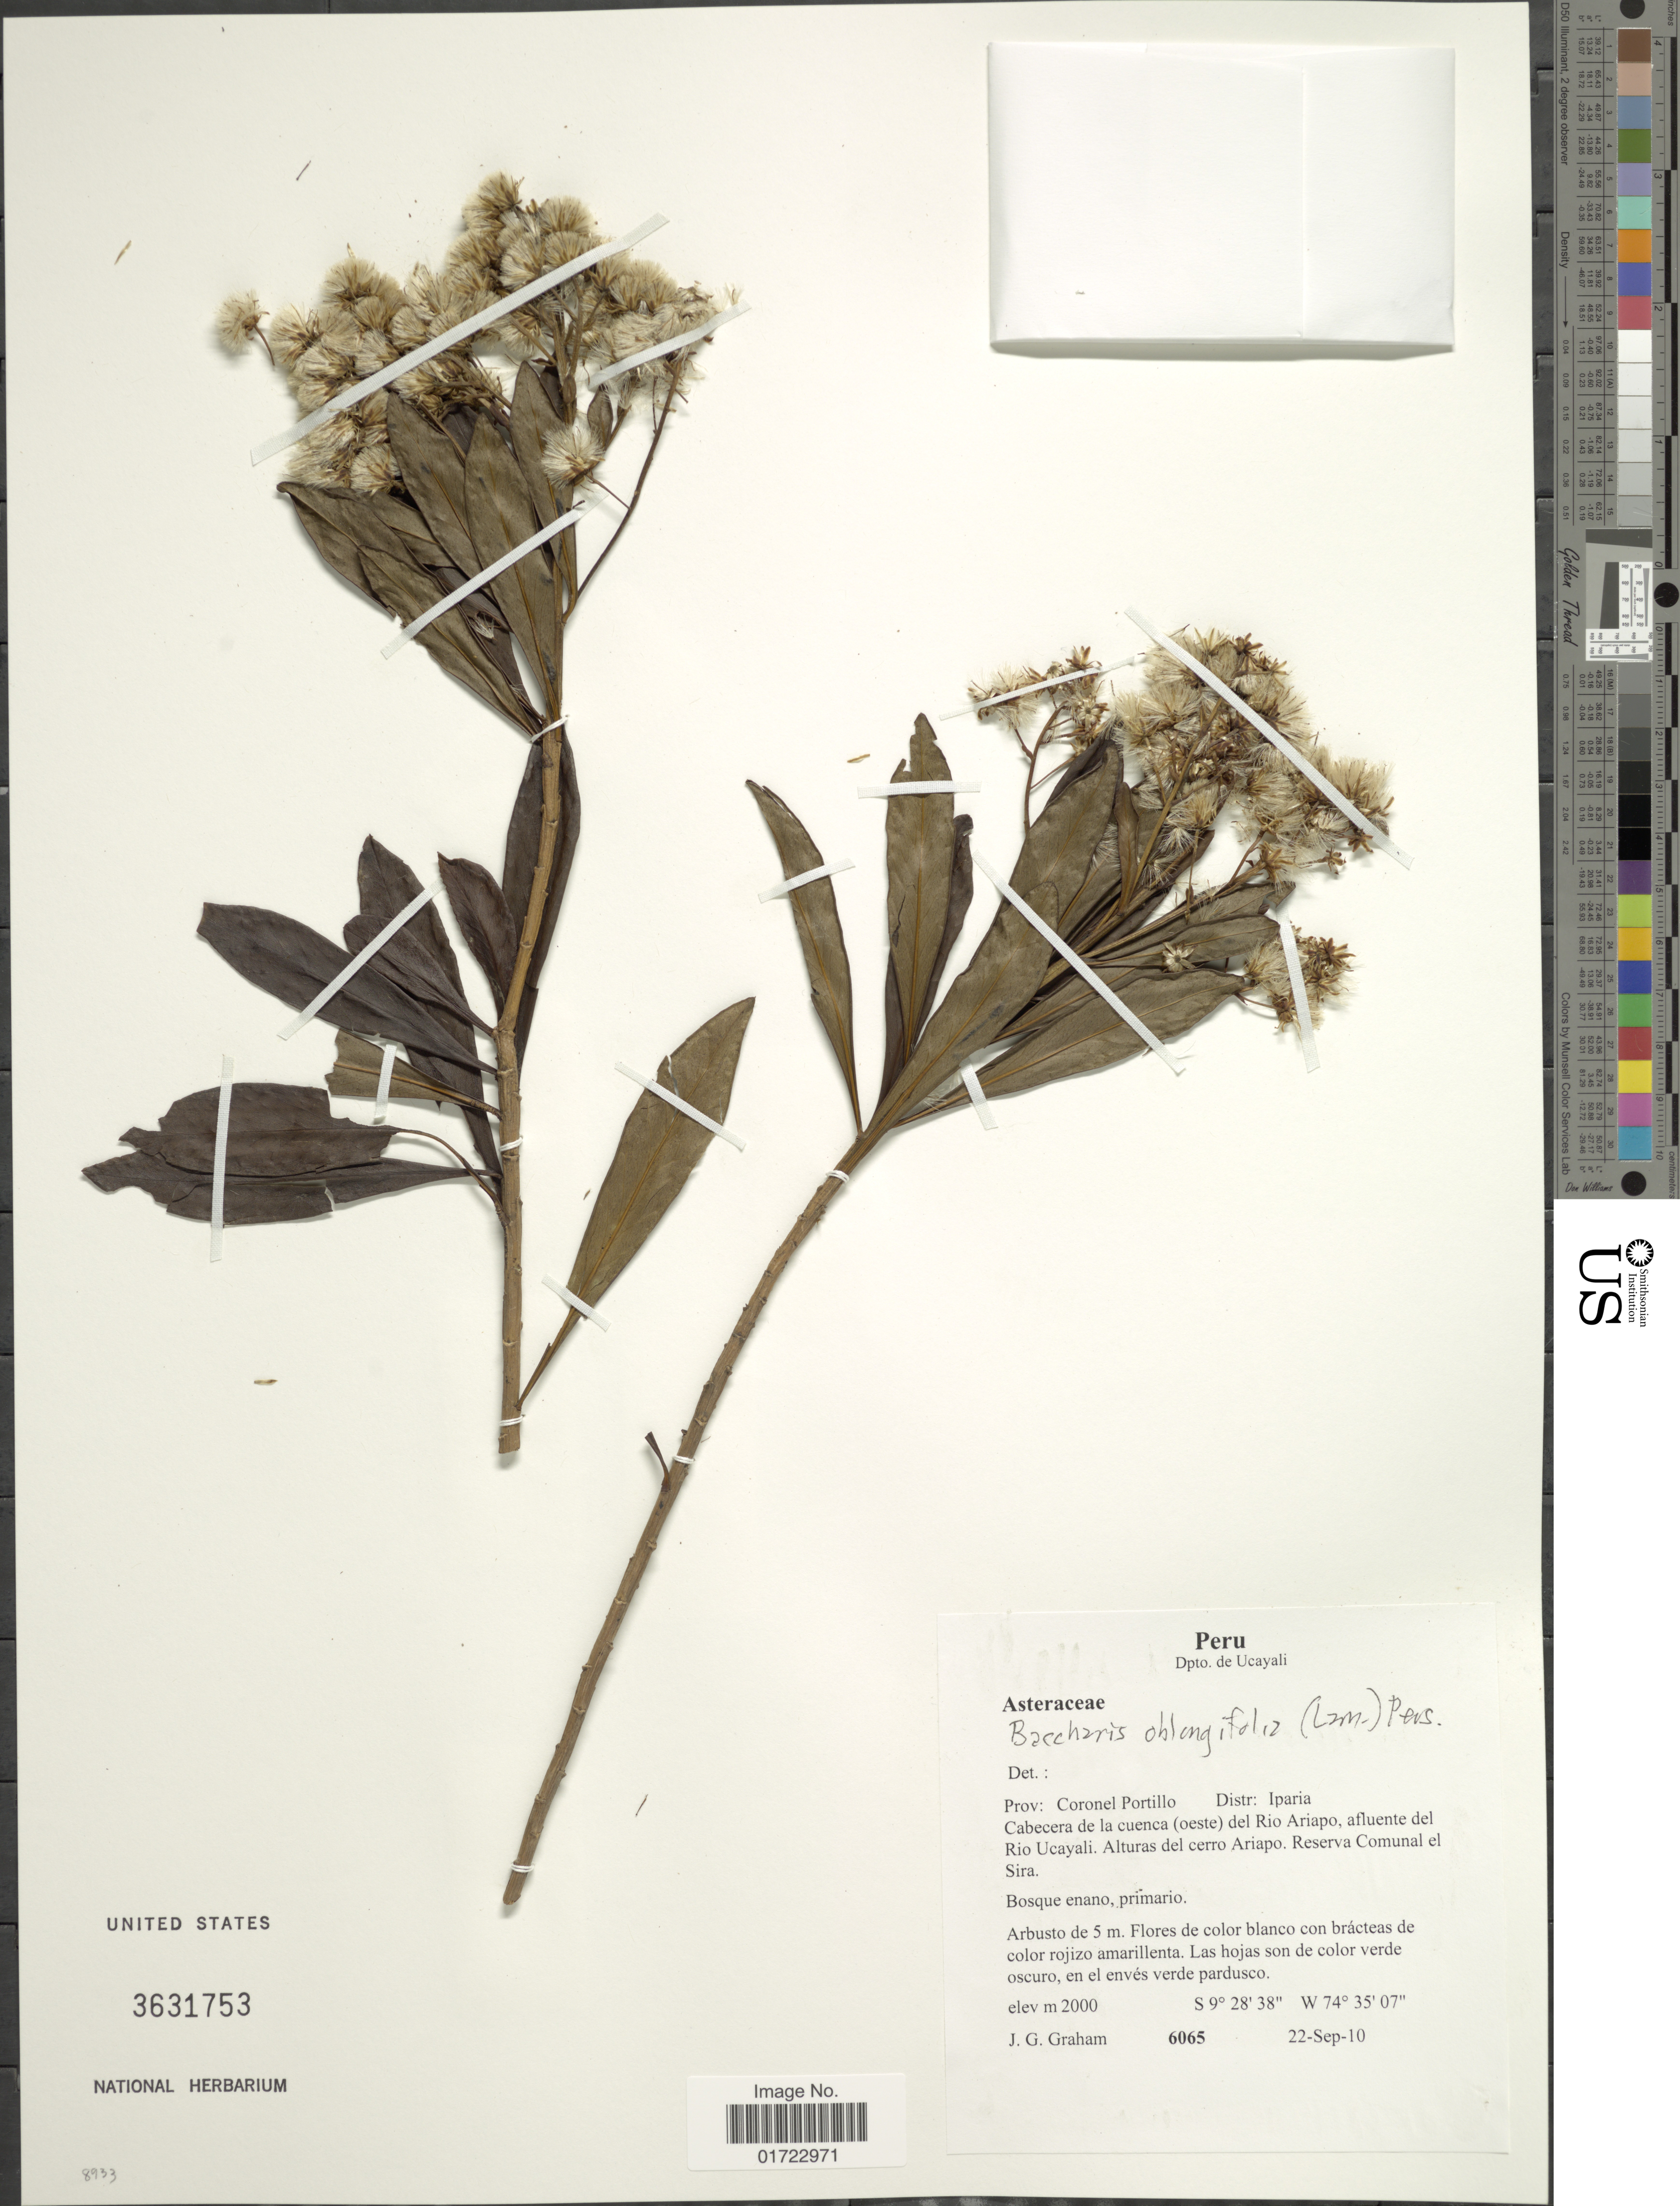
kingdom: Plantae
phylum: Tracheophyta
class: Magnoliopsida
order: Asterales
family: Asteraceae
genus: Baccharis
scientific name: Baccharis oblongifolia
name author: (Ruiz & Pav.) Pers.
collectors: J. Graham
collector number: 6065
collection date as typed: Transcribed d/m/y: 22/9/10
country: Peru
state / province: Ucayali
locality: Prov. Coronel Portillo. Distr: Iparia. Cabecera de la cuenca (oeste) del Rio Ariapo, afluente del Rio Ucayali. Alturas dl cerro Ariapo. Reserva Comunal el Sira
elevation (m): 2000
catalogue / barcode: US 3631753